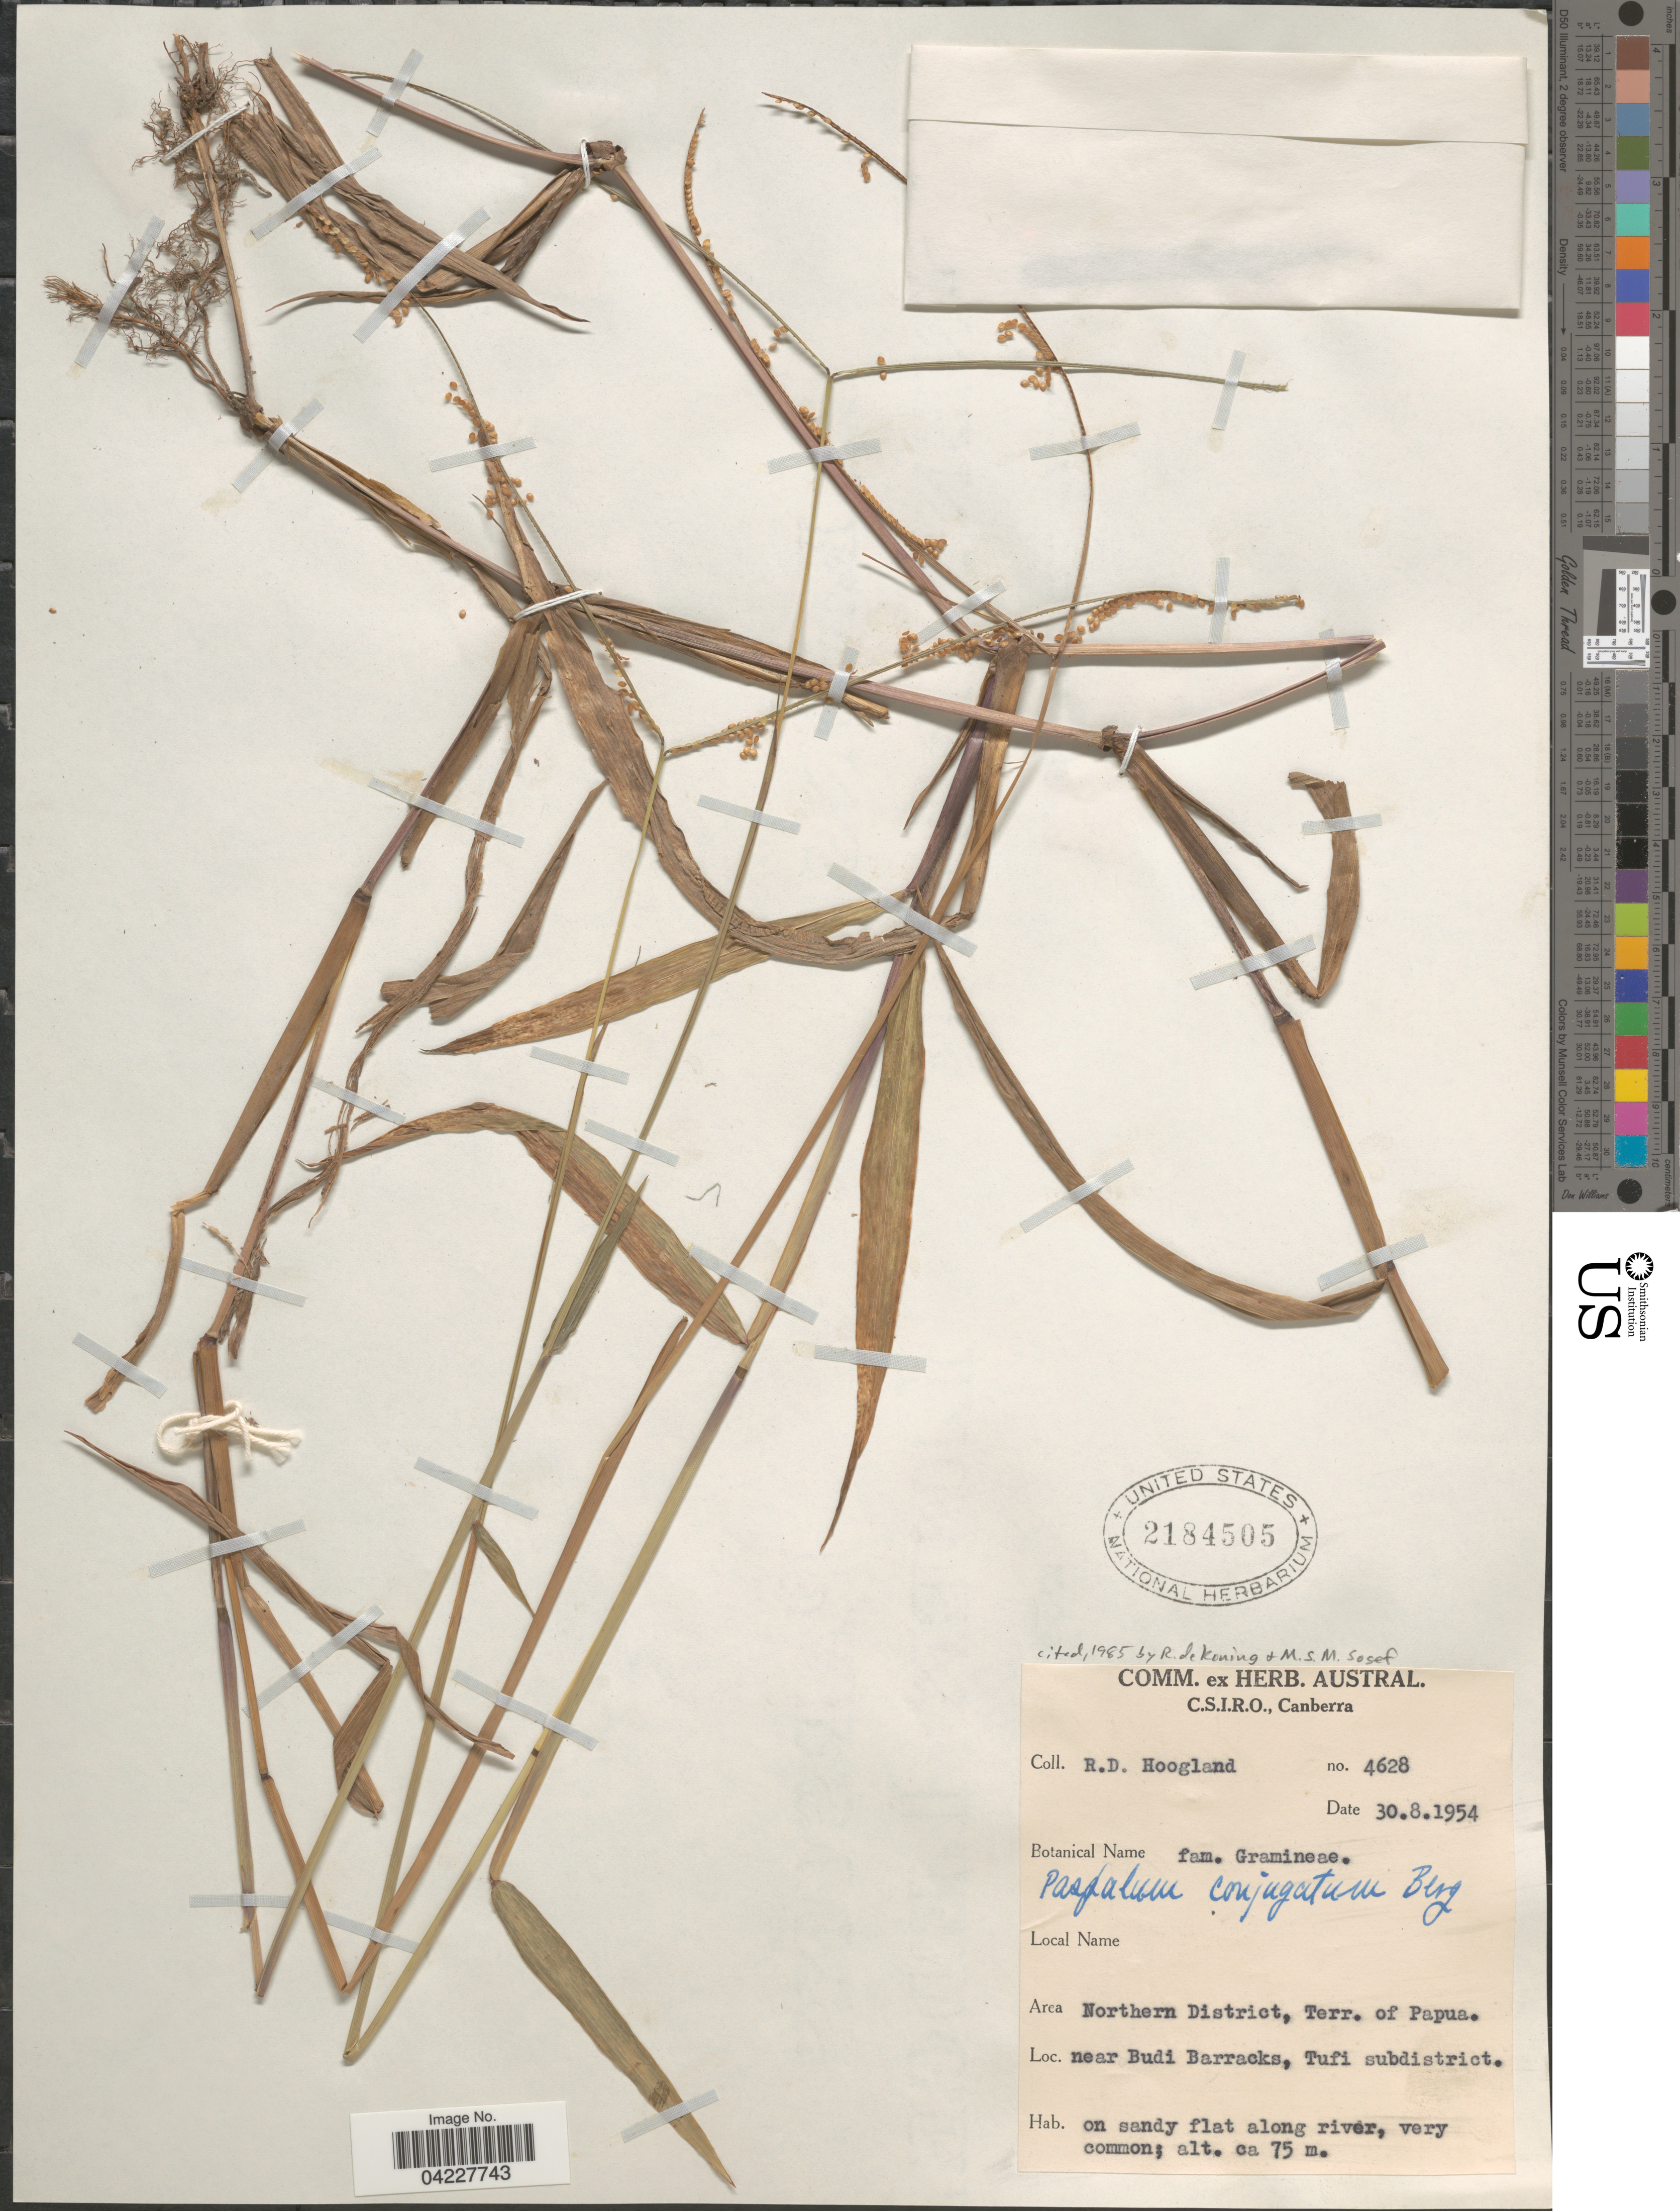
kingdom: Plantae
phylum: Tracheophyta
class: Liliopsida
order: Poales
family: Poaceae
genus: Paspalum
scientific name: Paspalum conjugatum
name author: P.J. Bergius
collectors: R. D. Hoogland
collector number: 4628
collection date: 1954-08-30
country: Papua New Guinea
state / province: Northern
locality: Area Northern District, Terr. of Papua. Near Budi Barracks, Tufu subdistrict.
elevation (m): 75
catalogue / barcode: US 2184505